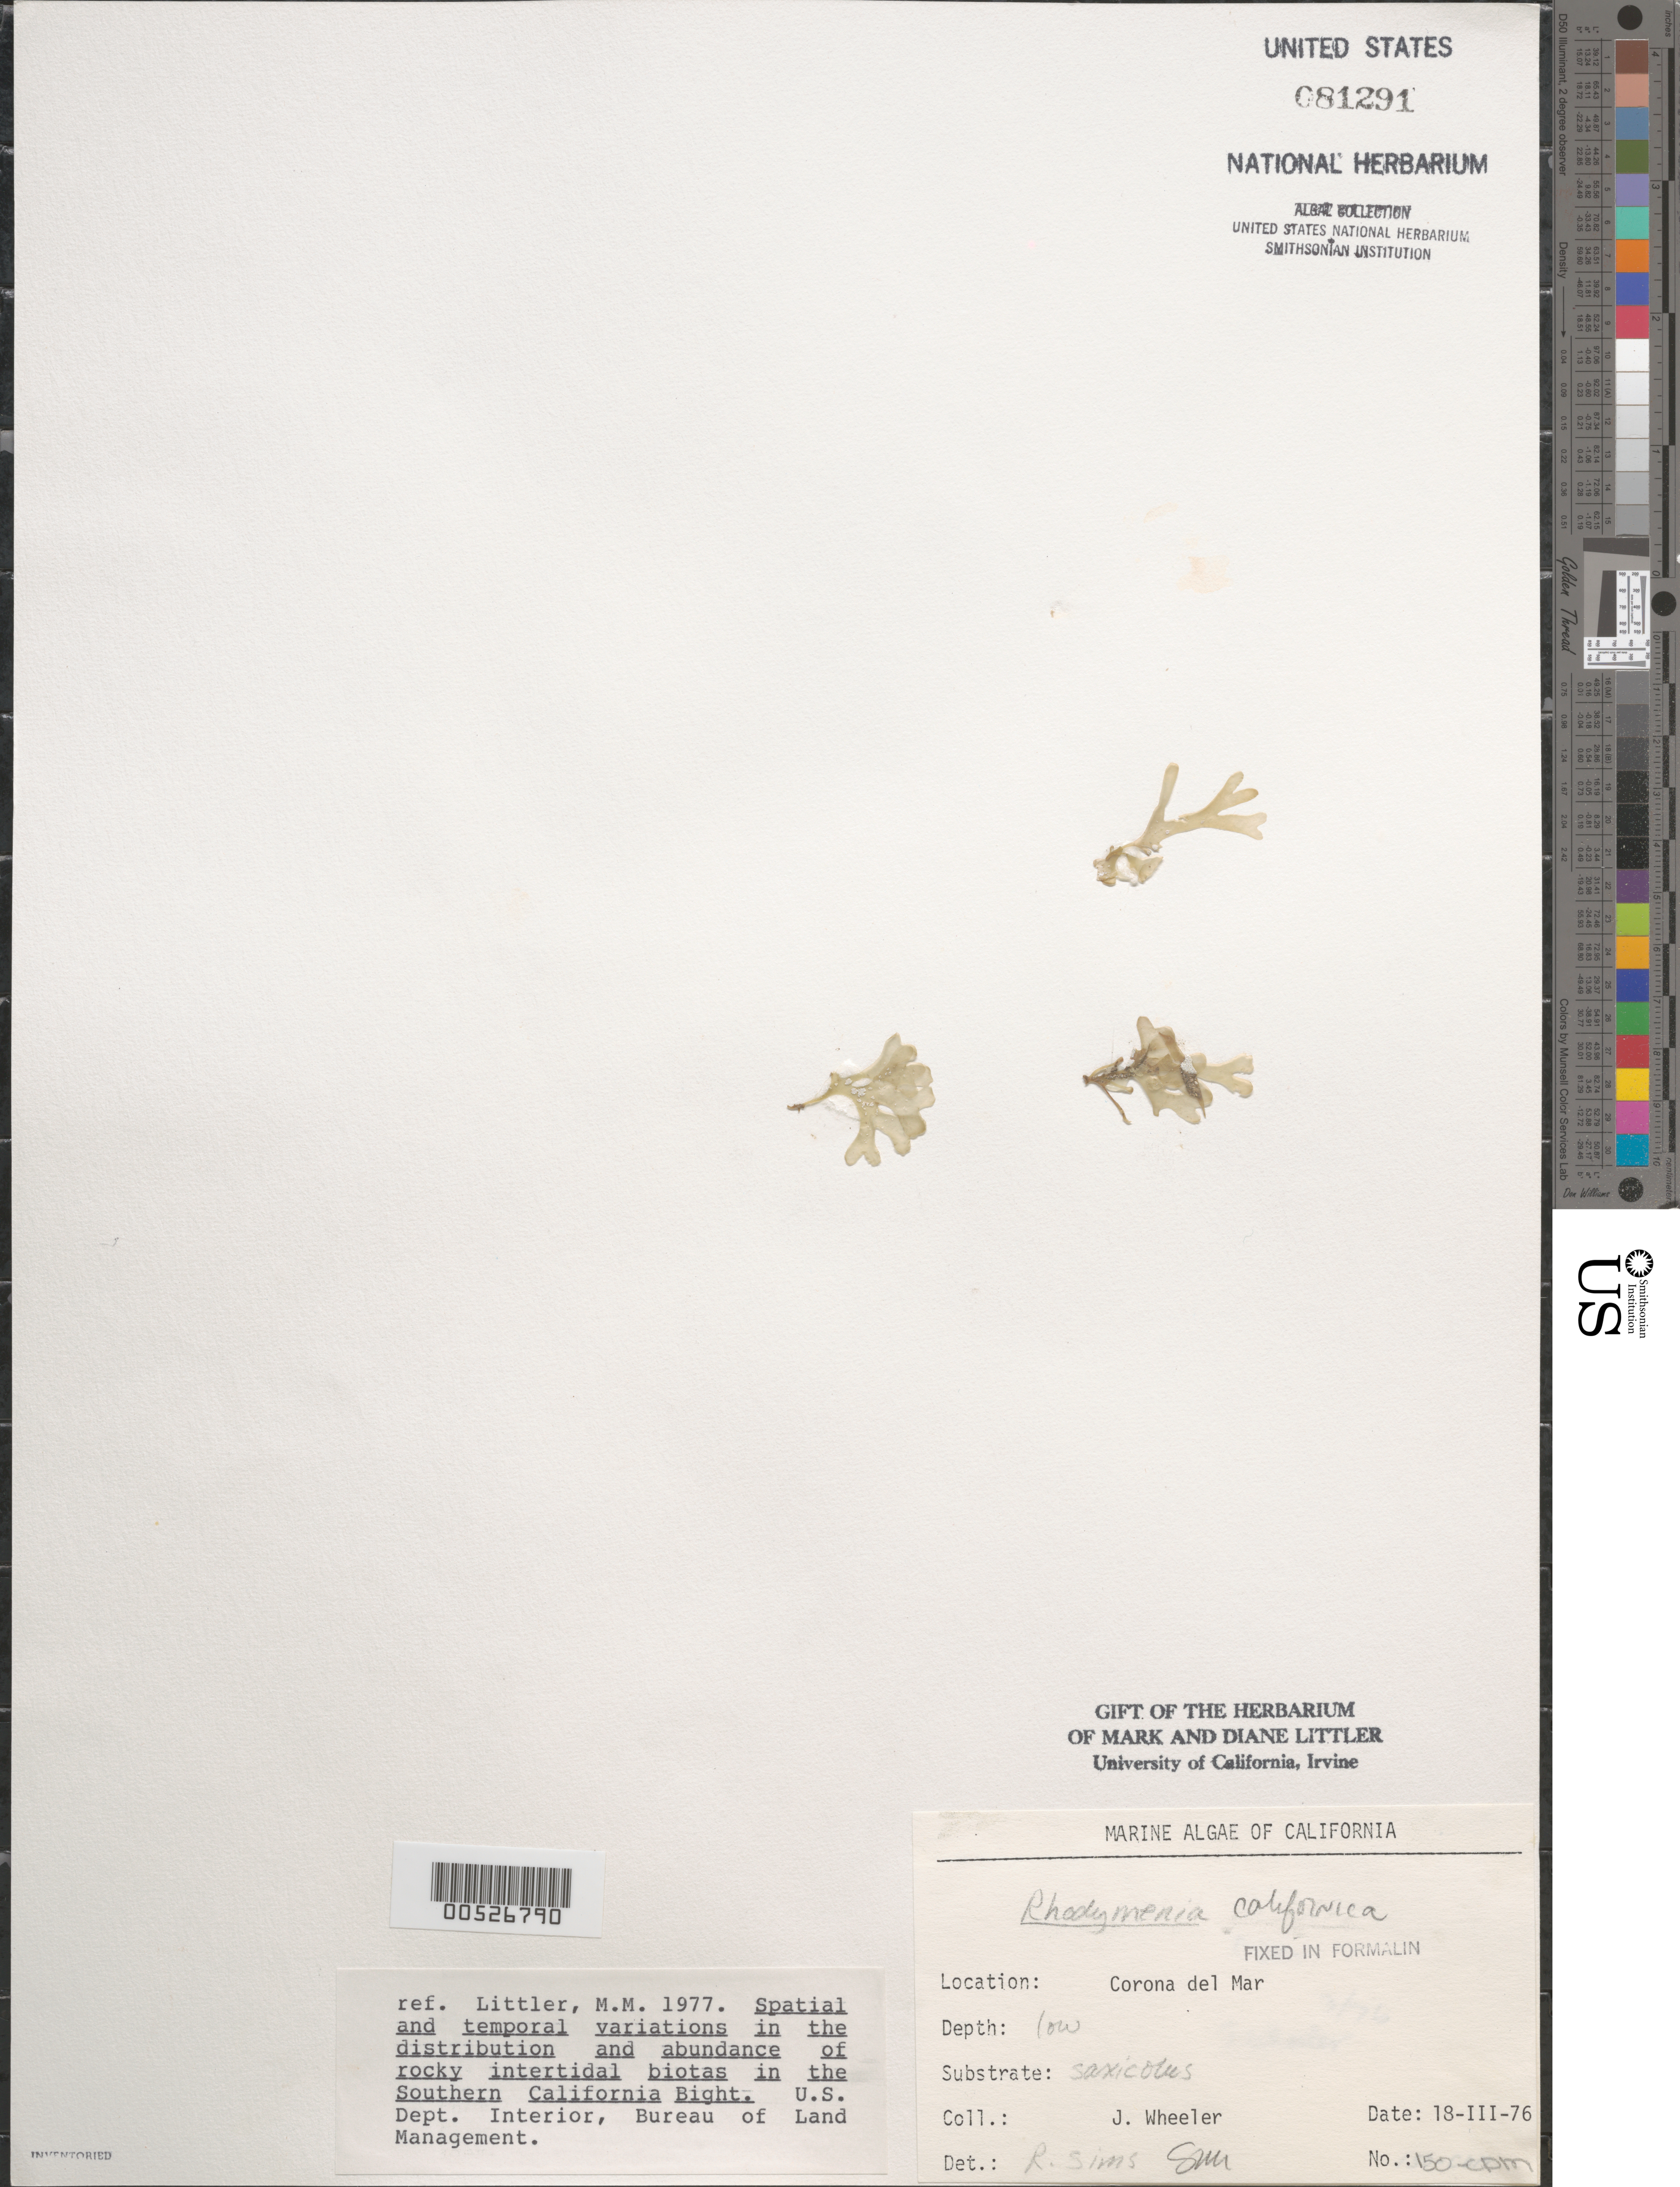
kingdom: Plantae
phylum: Rhodophyta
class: Florideophyceae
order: Rhodymeniales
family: Rhodymeniaceae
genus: Rhodymenia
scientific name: Rhodymenia californica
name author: Kylin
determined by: Sims, Robert H.; Murray, S. N.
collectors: J. L. Wheeler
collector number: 150-CDM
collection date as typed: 18 Mar 1976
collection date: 1976-03-18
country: United States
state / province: California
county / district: Orange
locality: Corona del Mar, mouth of Morning Canyon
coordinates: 33 35'14"N, 117 51'54"W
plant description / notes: BLM-SOCALBIGHT Rocky Intertidal Survey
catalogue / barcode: US 81291